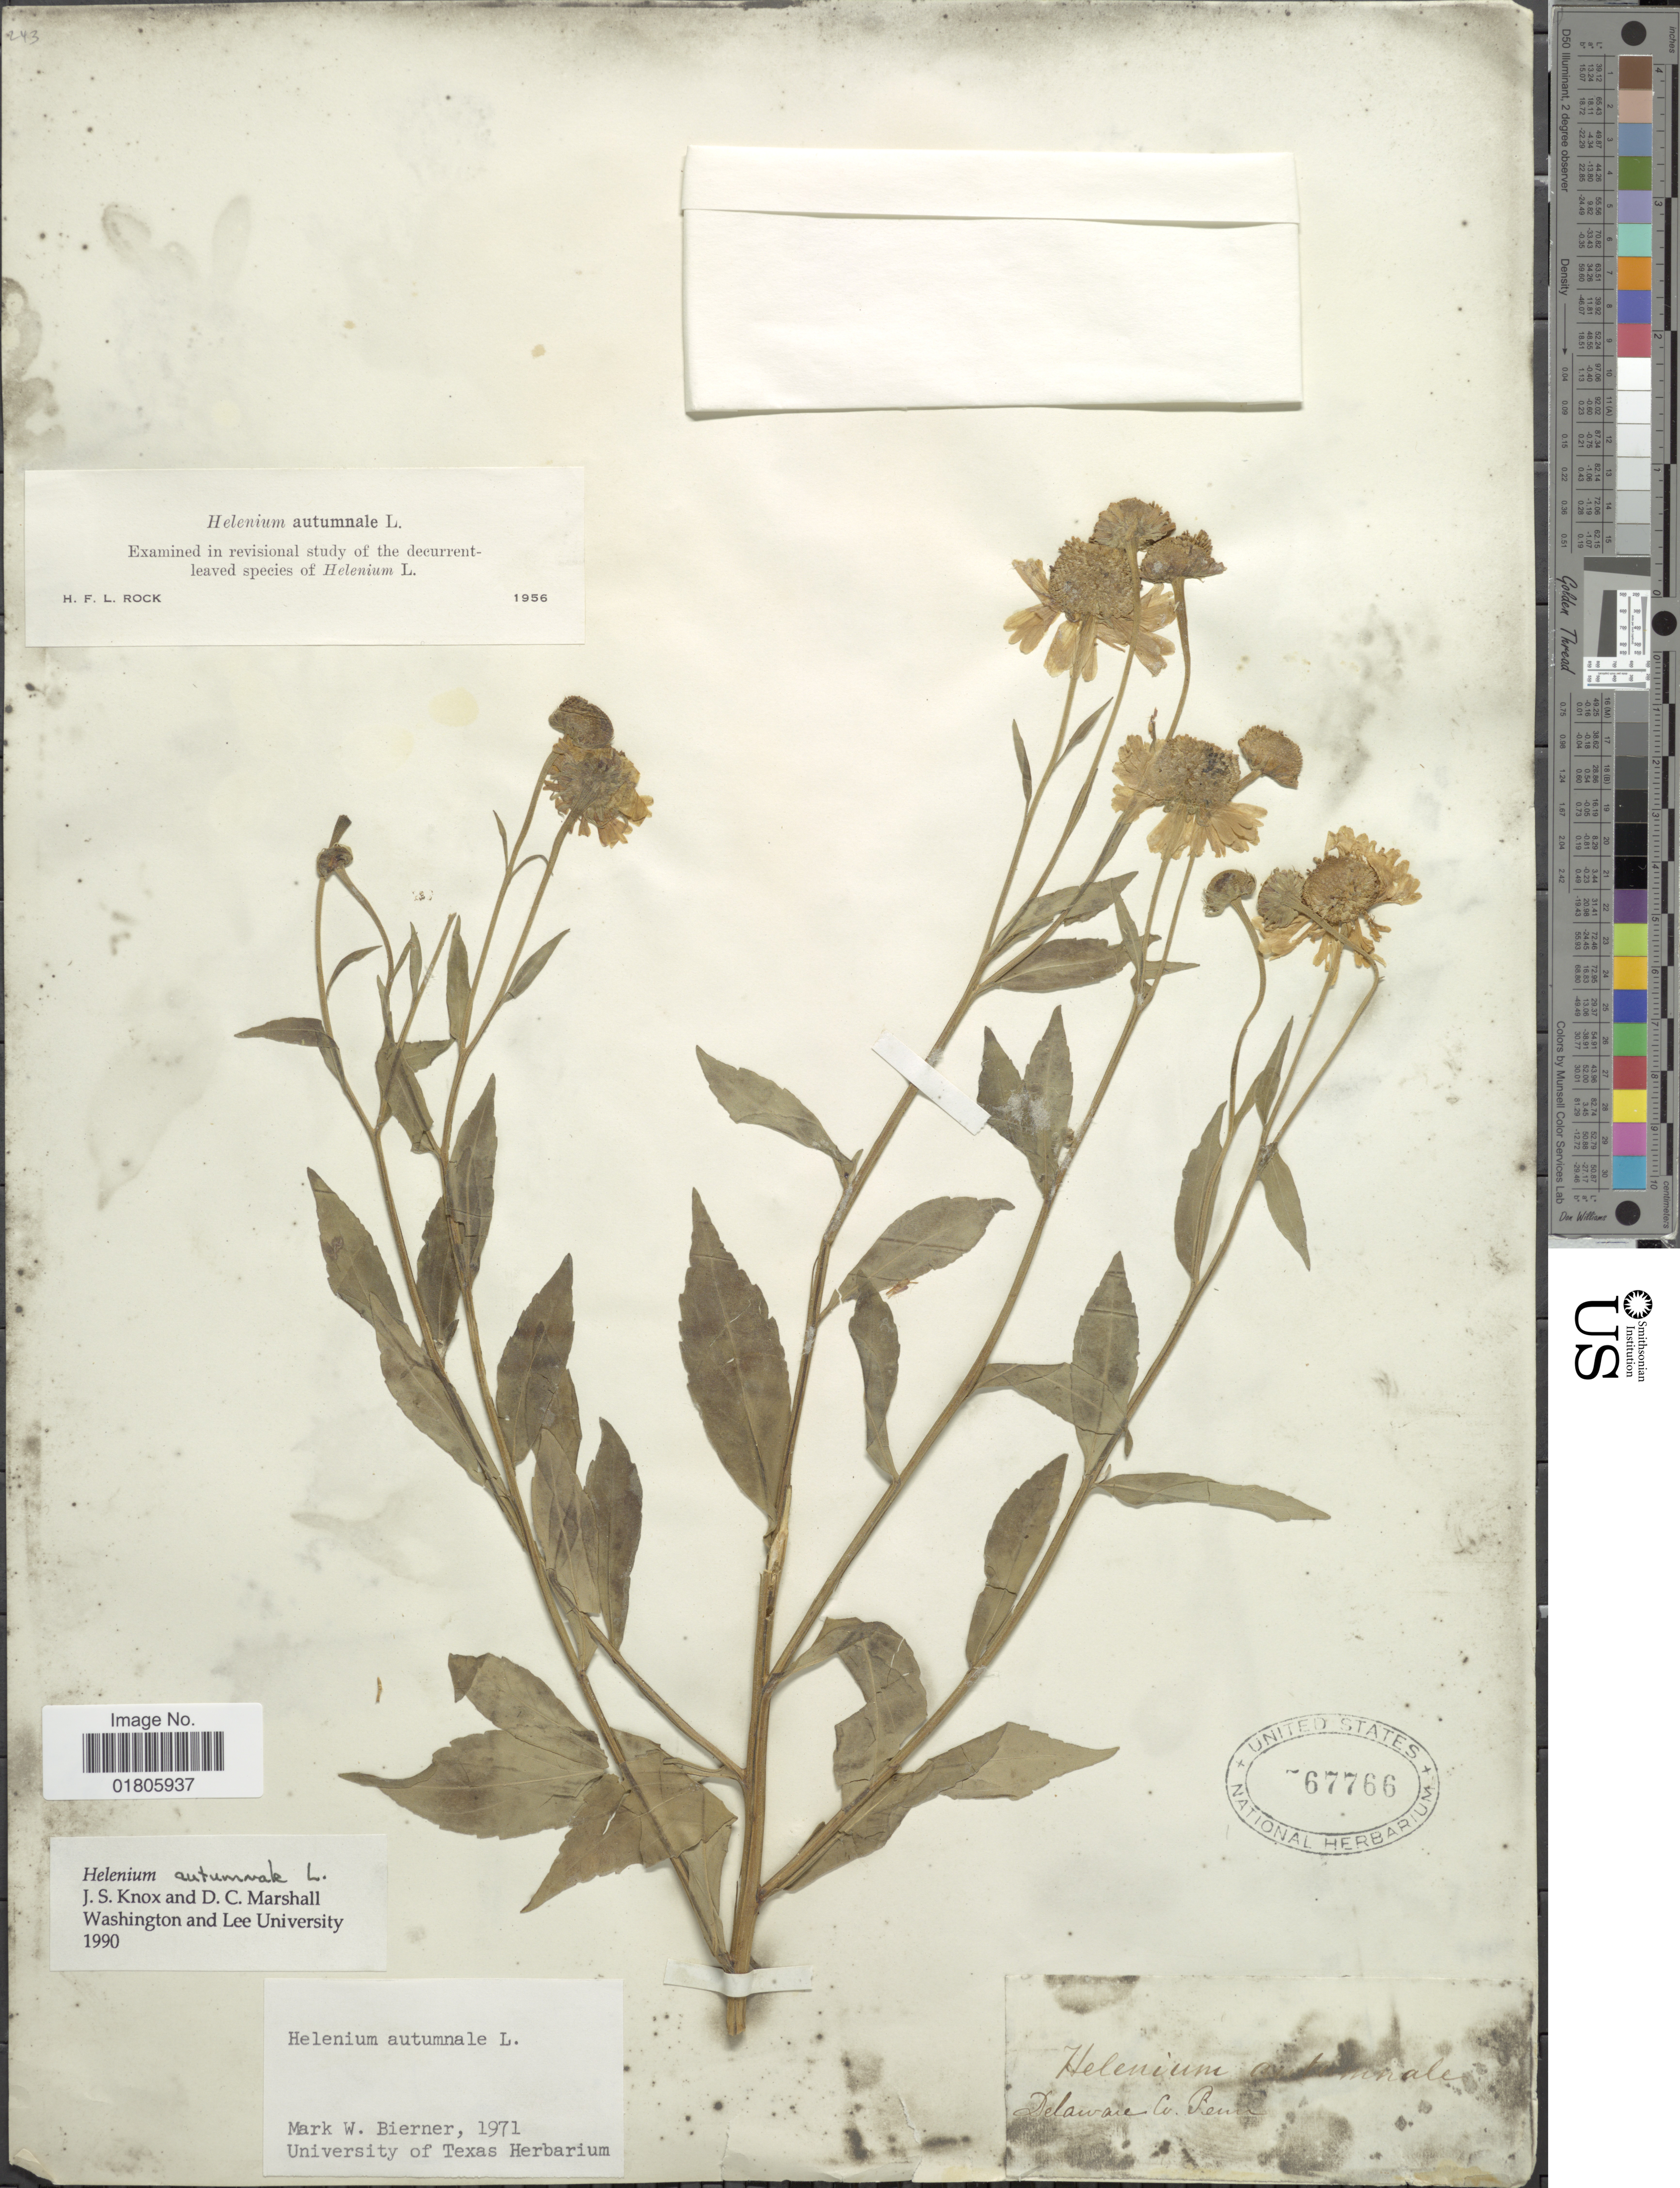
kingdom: Plantae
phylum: Tracheophyta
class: Magnoliopsida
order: Asterales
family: Asteraceae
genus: Helenium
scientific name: Helenium autumnale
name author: L.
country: United States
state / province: Pennsylvania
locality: Delaware Co.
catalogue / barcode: US 67766